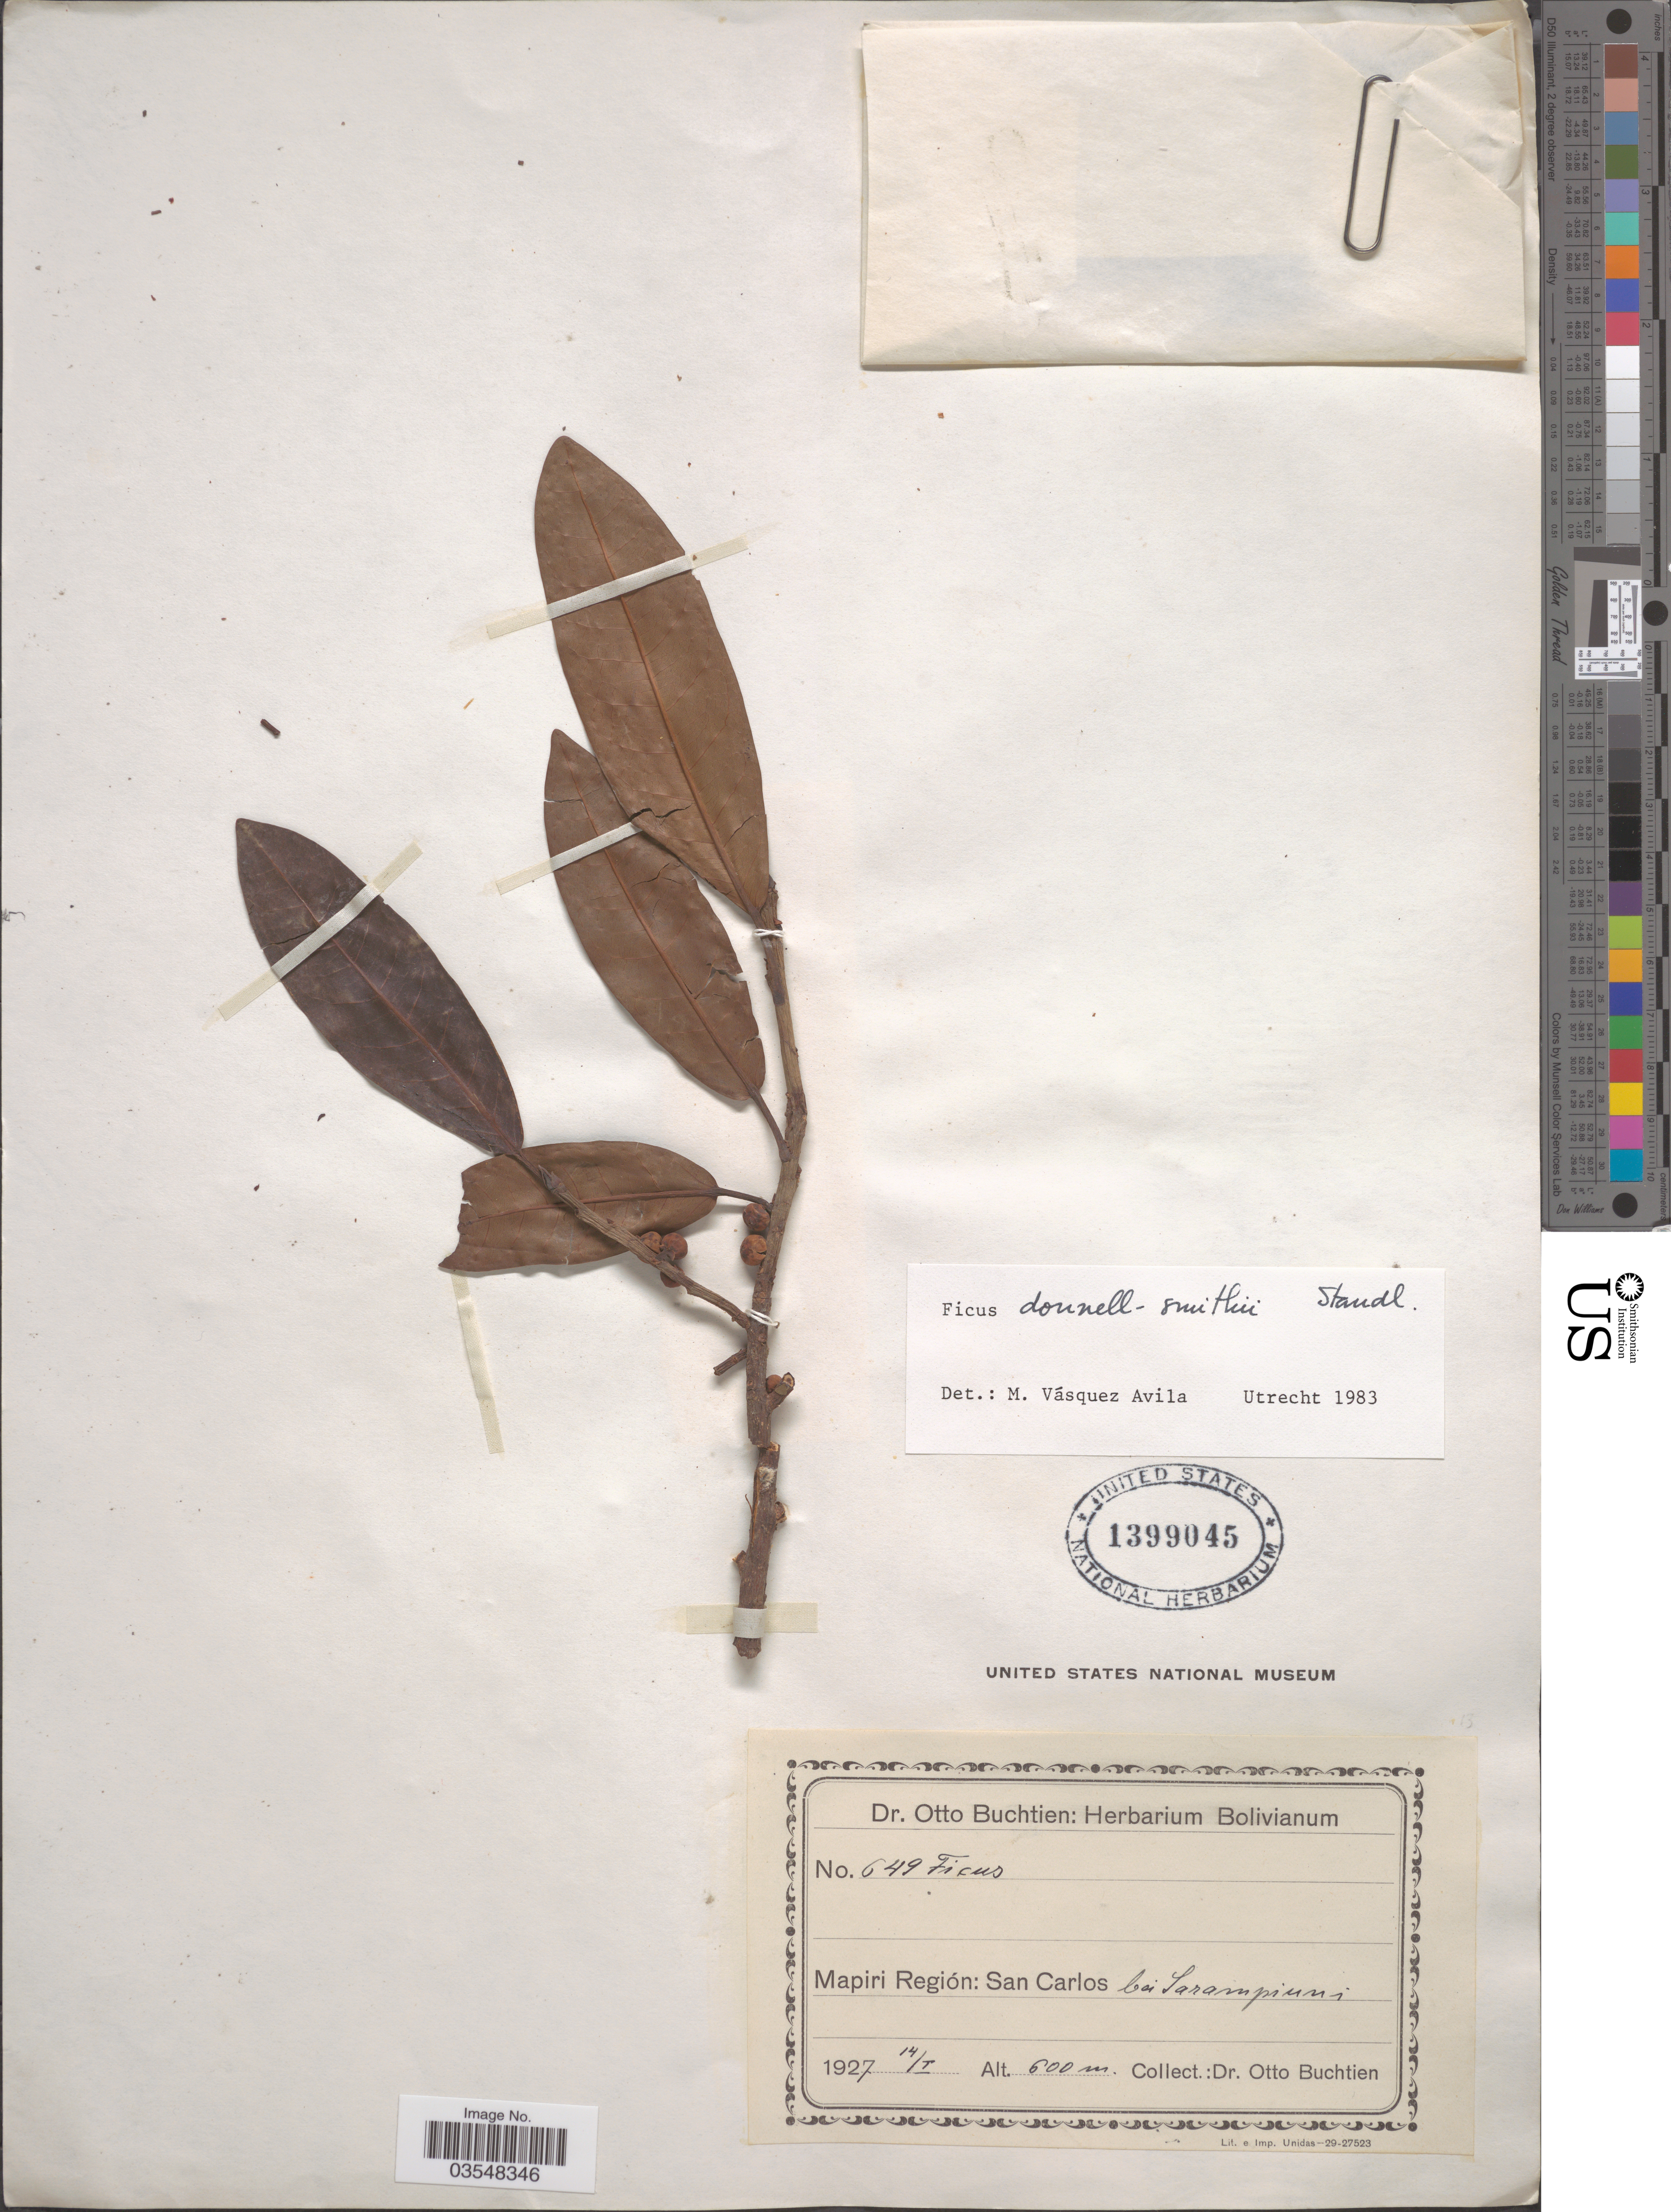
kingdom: Plantae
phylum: Tracheophyta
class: Magnoliopsida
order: Rosales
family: Moraceae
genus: Ficus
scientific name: Ficus donnell-smithii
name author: Standl.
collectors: O. Buchtien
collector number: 649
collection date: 1927-01-14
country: Bolivia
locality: Mapiri Región: San Carlos bei Sarampuini.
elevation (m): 600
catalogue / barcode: US 1399045